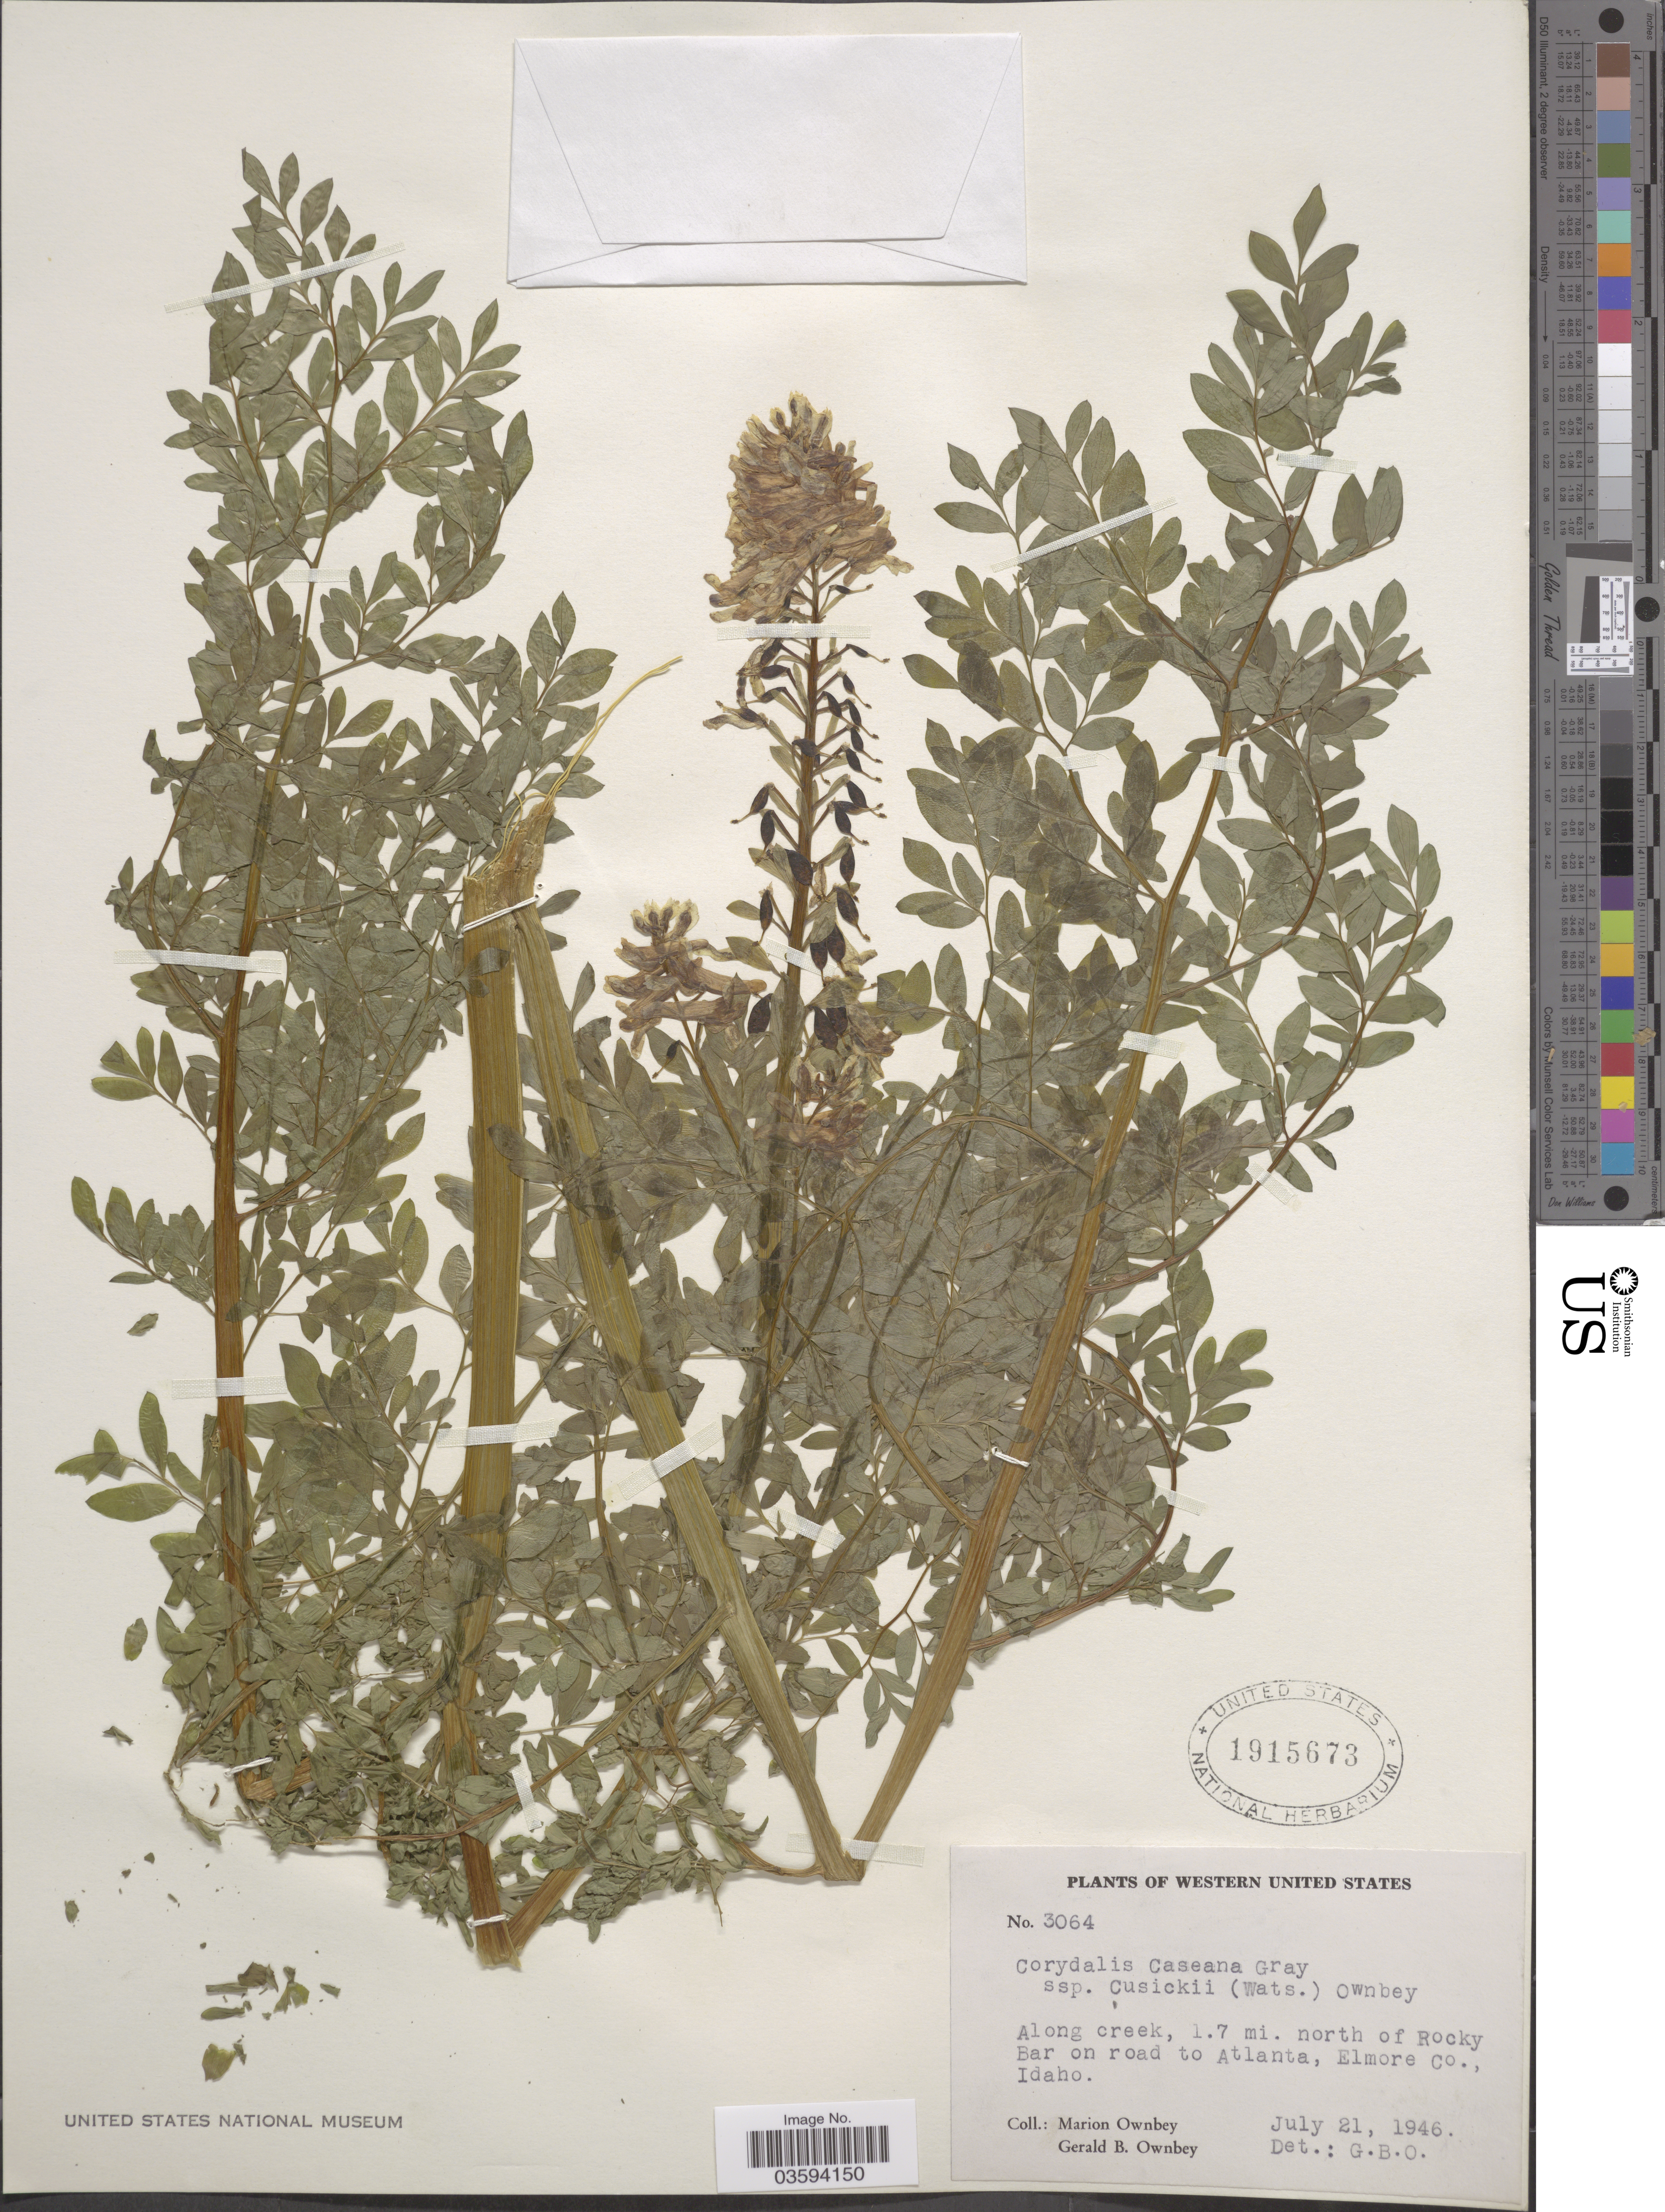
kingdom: Plantae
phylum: Tracheophyta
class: Magnoliopsida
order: Ranunculales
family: Papaveraceae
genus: Corydalis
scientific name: Corydalis caseana subsp. cusickii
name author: (S. Watson) G.B. Ownbey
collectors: M. Ownbey & G. B. Ownbey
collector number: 3064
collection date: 1946-07-21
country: United States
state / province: Idaho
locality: Western United States. Along creek, 1.7 mi. north of Rocky Bar on road to Atlanta, Elmore Co.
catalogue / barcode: US 1915673